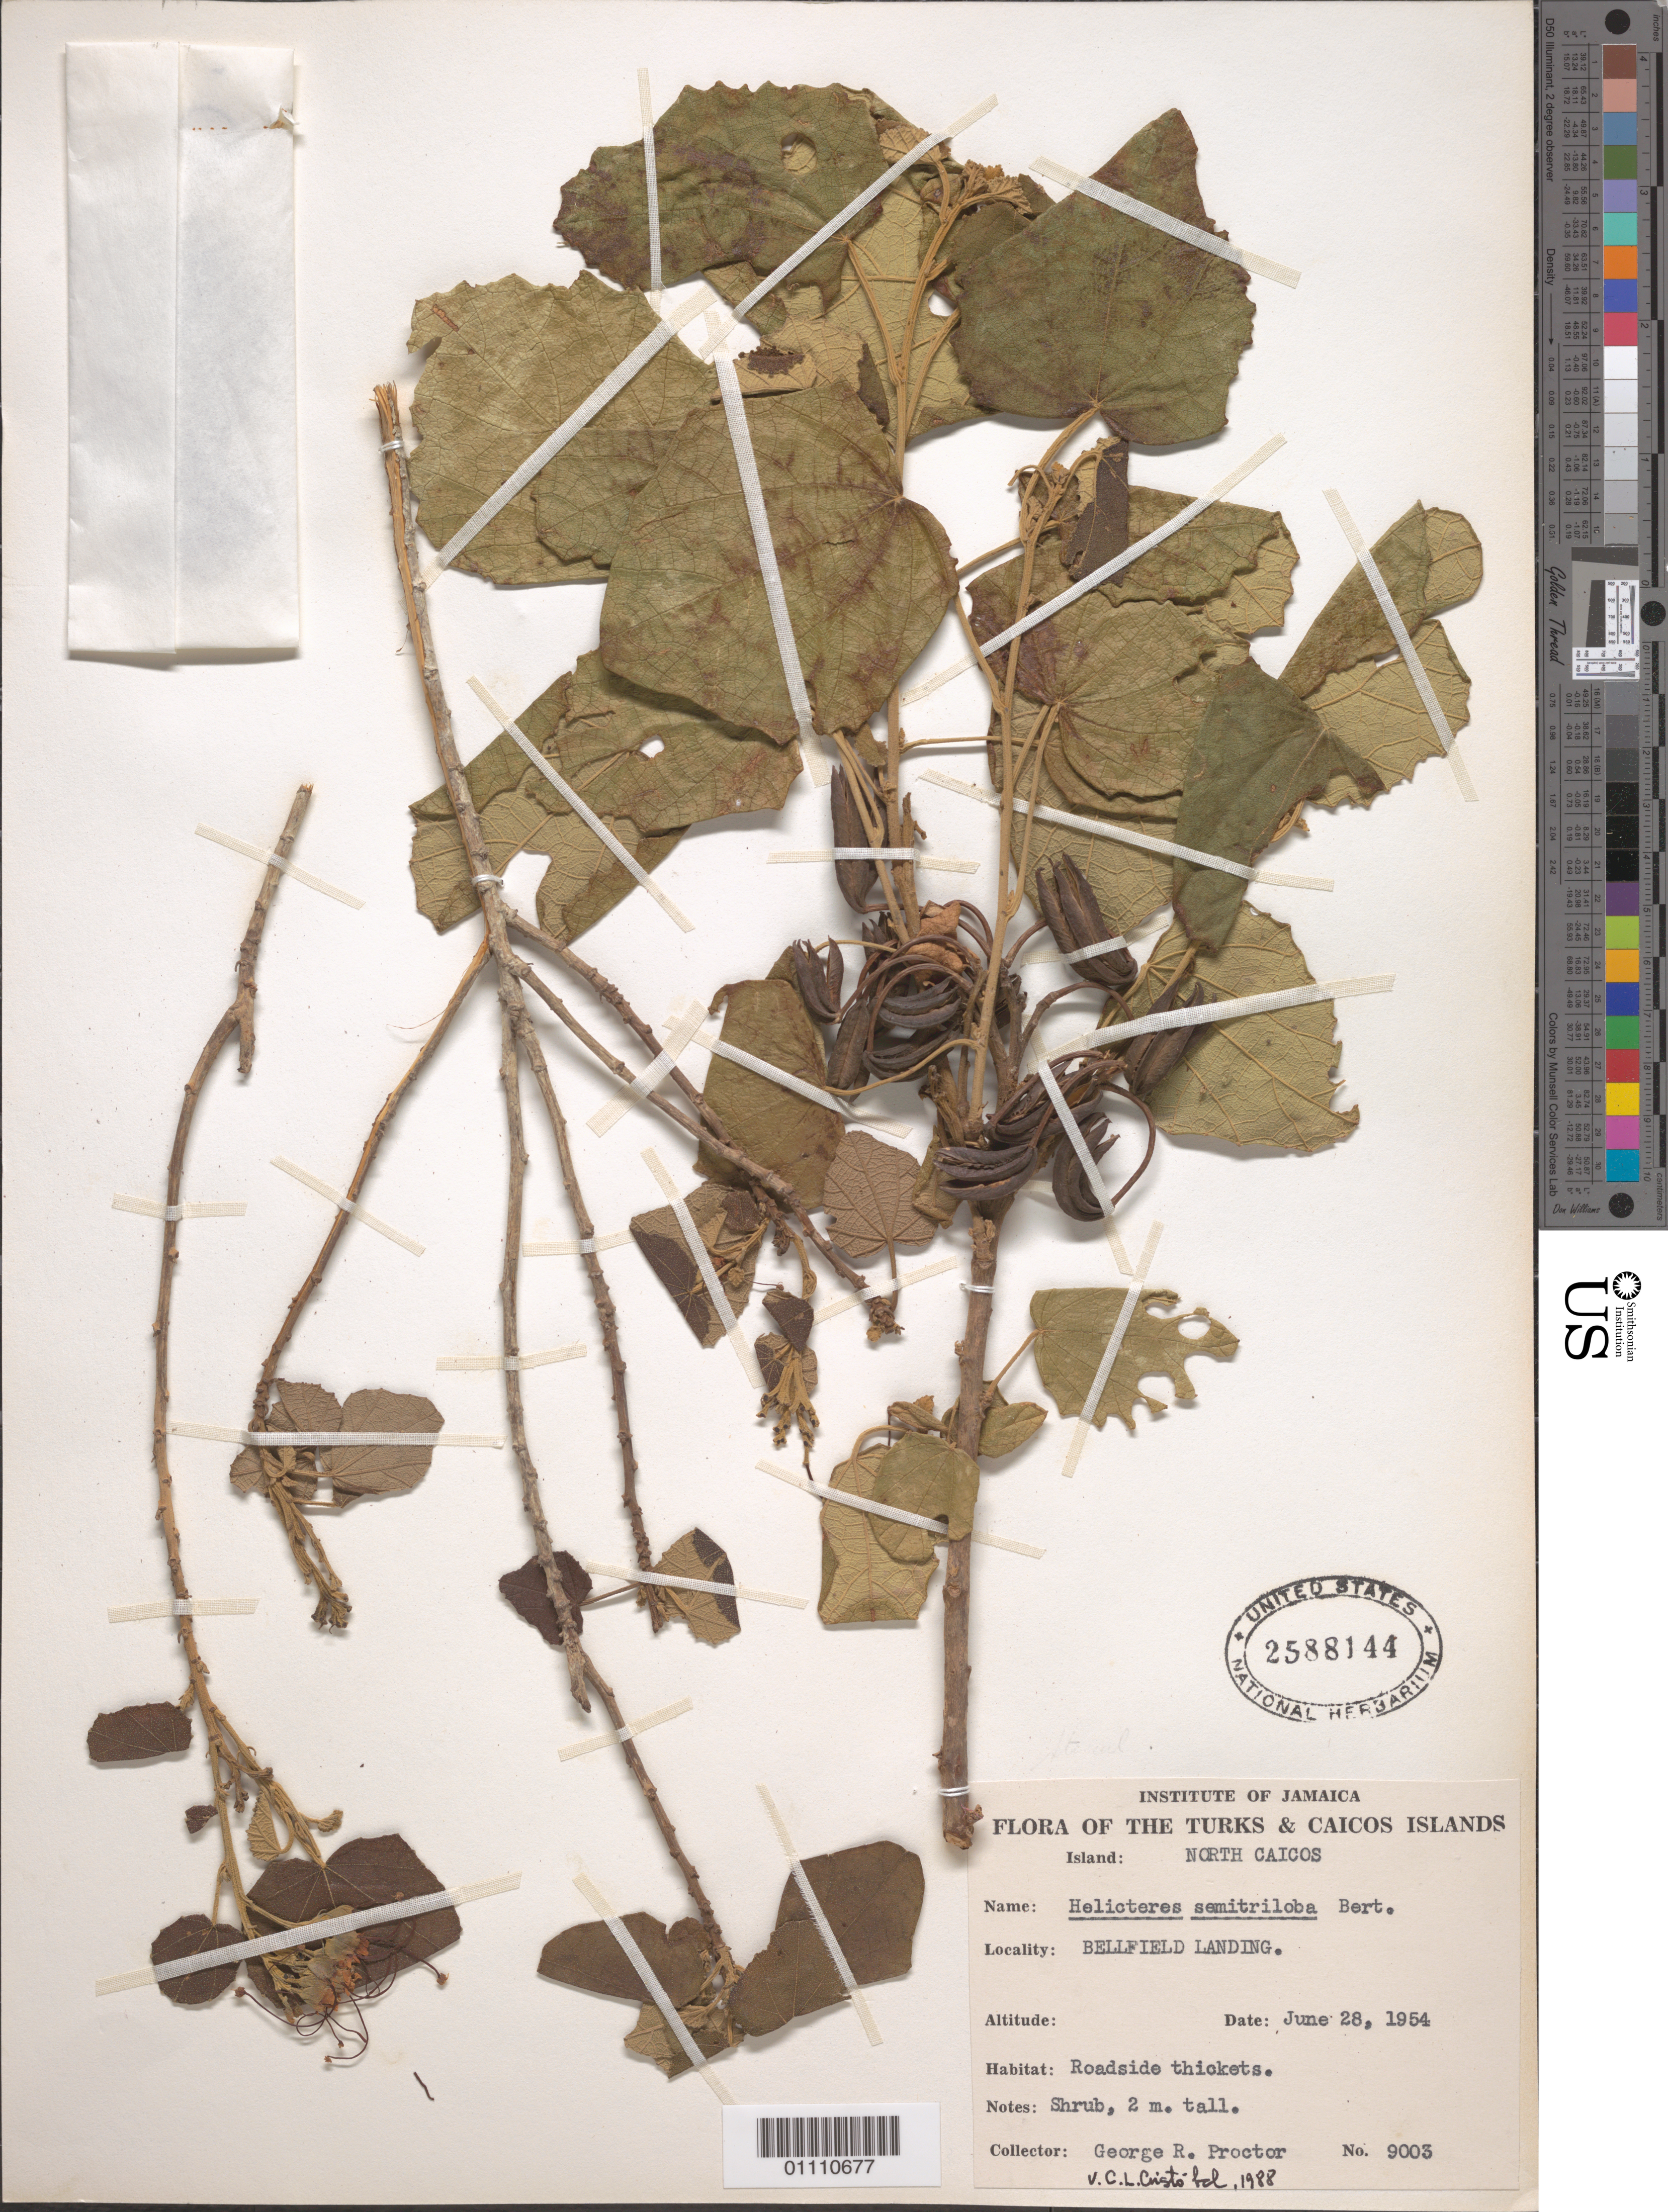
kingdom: Plantae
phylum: Tracheophyta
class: Magnoliopsida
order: Malvales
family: Malvaceae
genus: Helicteres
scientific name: Helicteres semitriloba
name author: Bertero ex DC.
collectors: G. R. Proctor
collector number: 9003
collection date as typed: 28 Jun 1954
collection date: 1954-06-28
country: Turks and Caicos Islands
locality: Bellfield Landing, North Caicos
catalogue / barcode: US 2588144